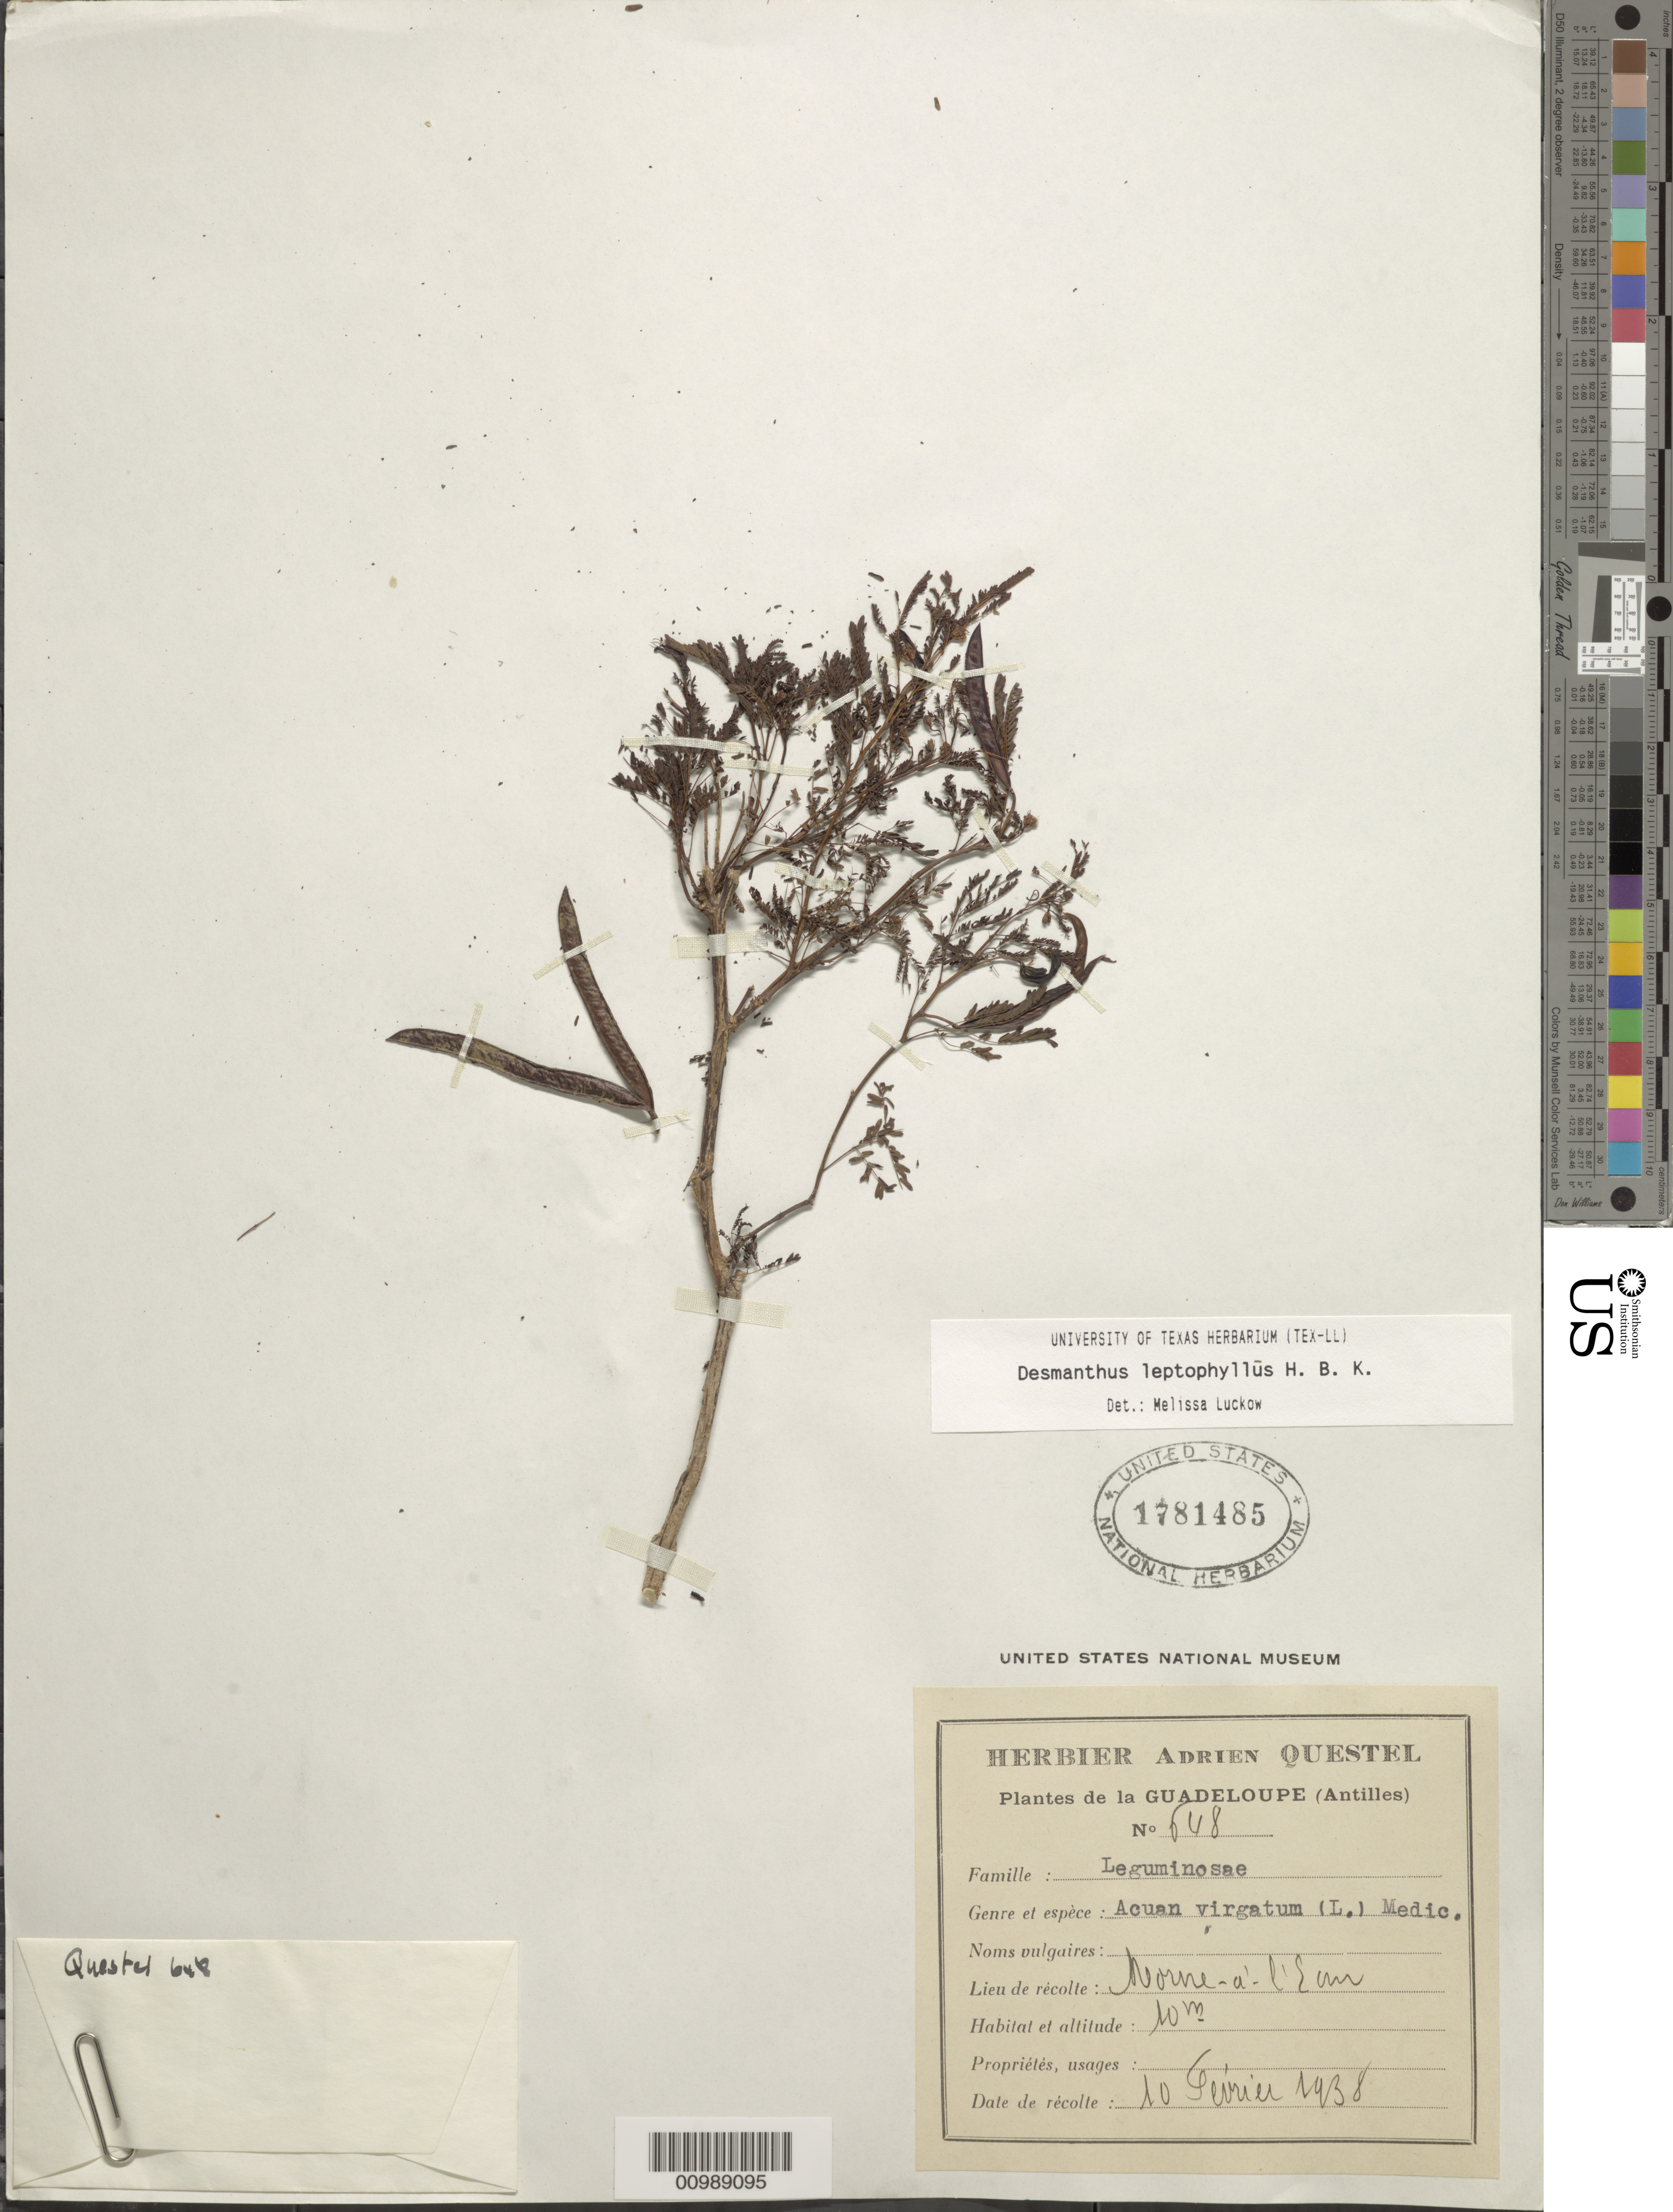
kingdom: Plantae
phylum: Tracheophyta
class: Magnoliopsida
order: Fabales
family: Fabaceae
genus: Desmanthus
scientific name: Desmanthus leptophyllus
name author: Kunth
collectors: A. Questel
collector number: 648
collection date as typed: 10 Jul 1938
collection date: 1938-07-10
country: Guadeloupe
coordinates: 0 N, 0 E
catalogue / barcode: US 1781485